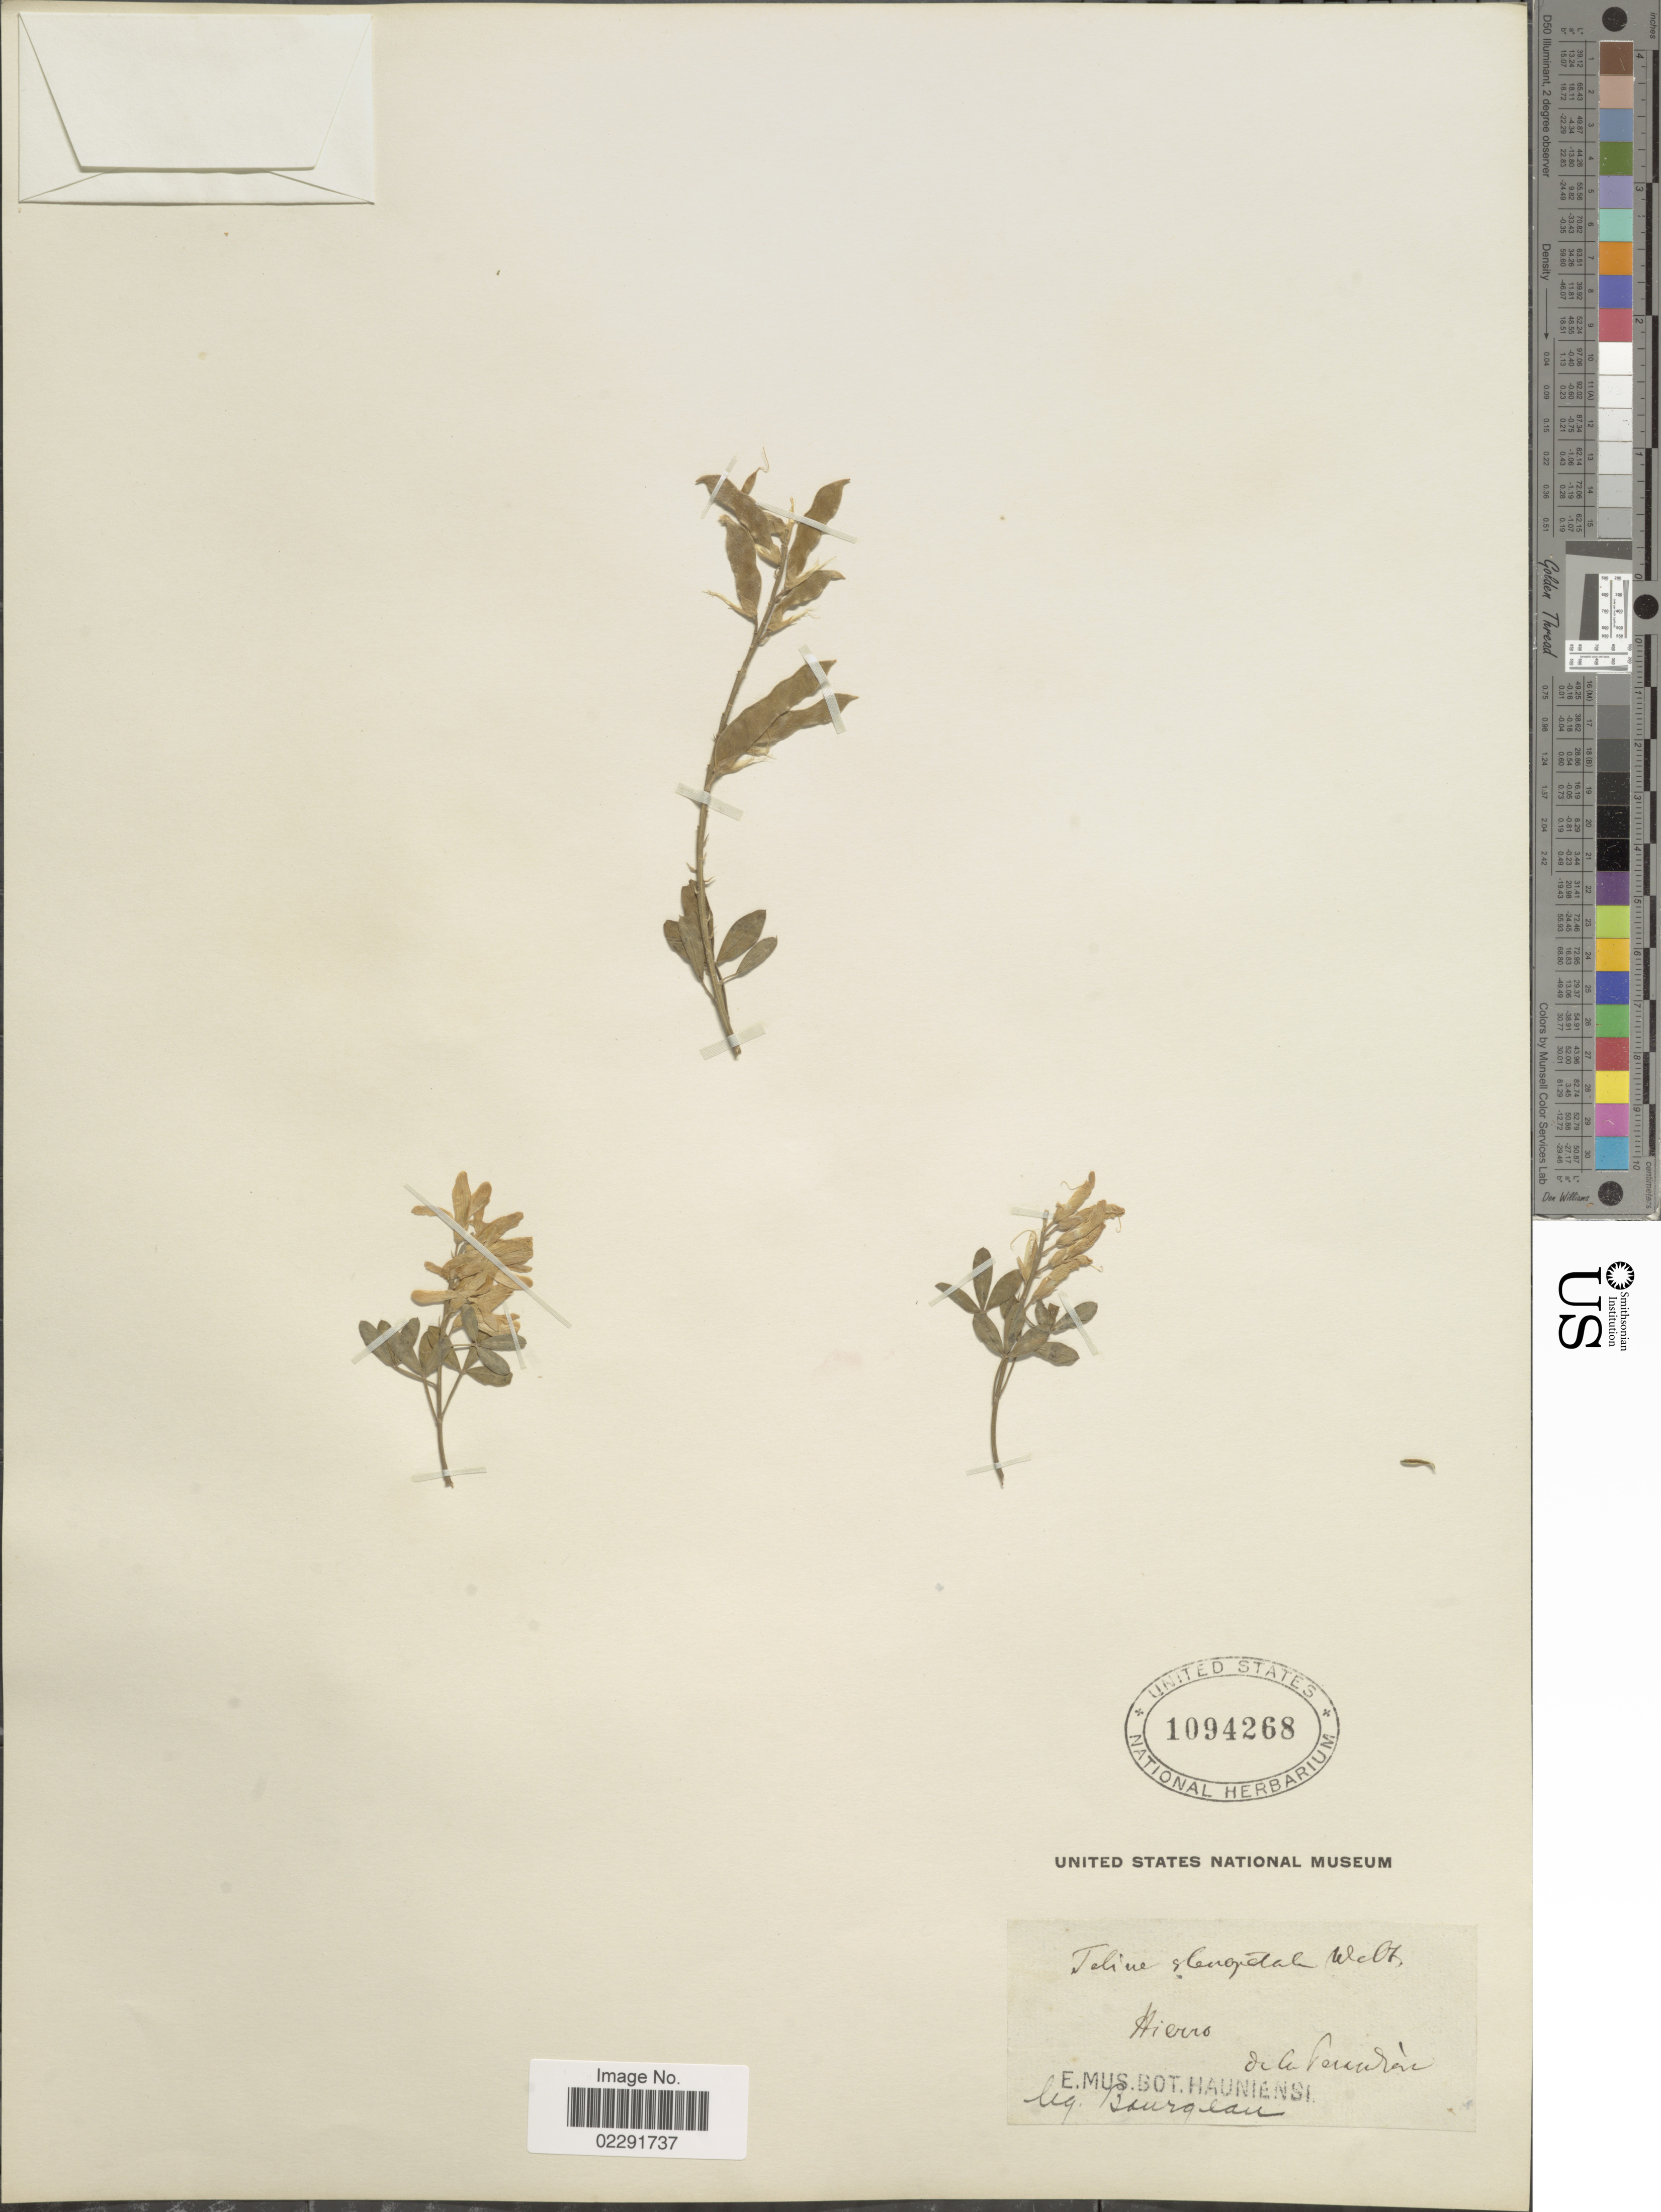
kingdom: Plantae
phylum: Tracheophyta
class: Magnoliopsida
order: Fabales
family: Fabaceae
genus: Genista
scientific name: Genista stenopetala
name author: (Webb) Berthel.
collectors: -. Bourgeau & H. de la Perraudière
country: Spain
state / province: Canarias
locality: Hierro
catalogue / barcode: US 1094268